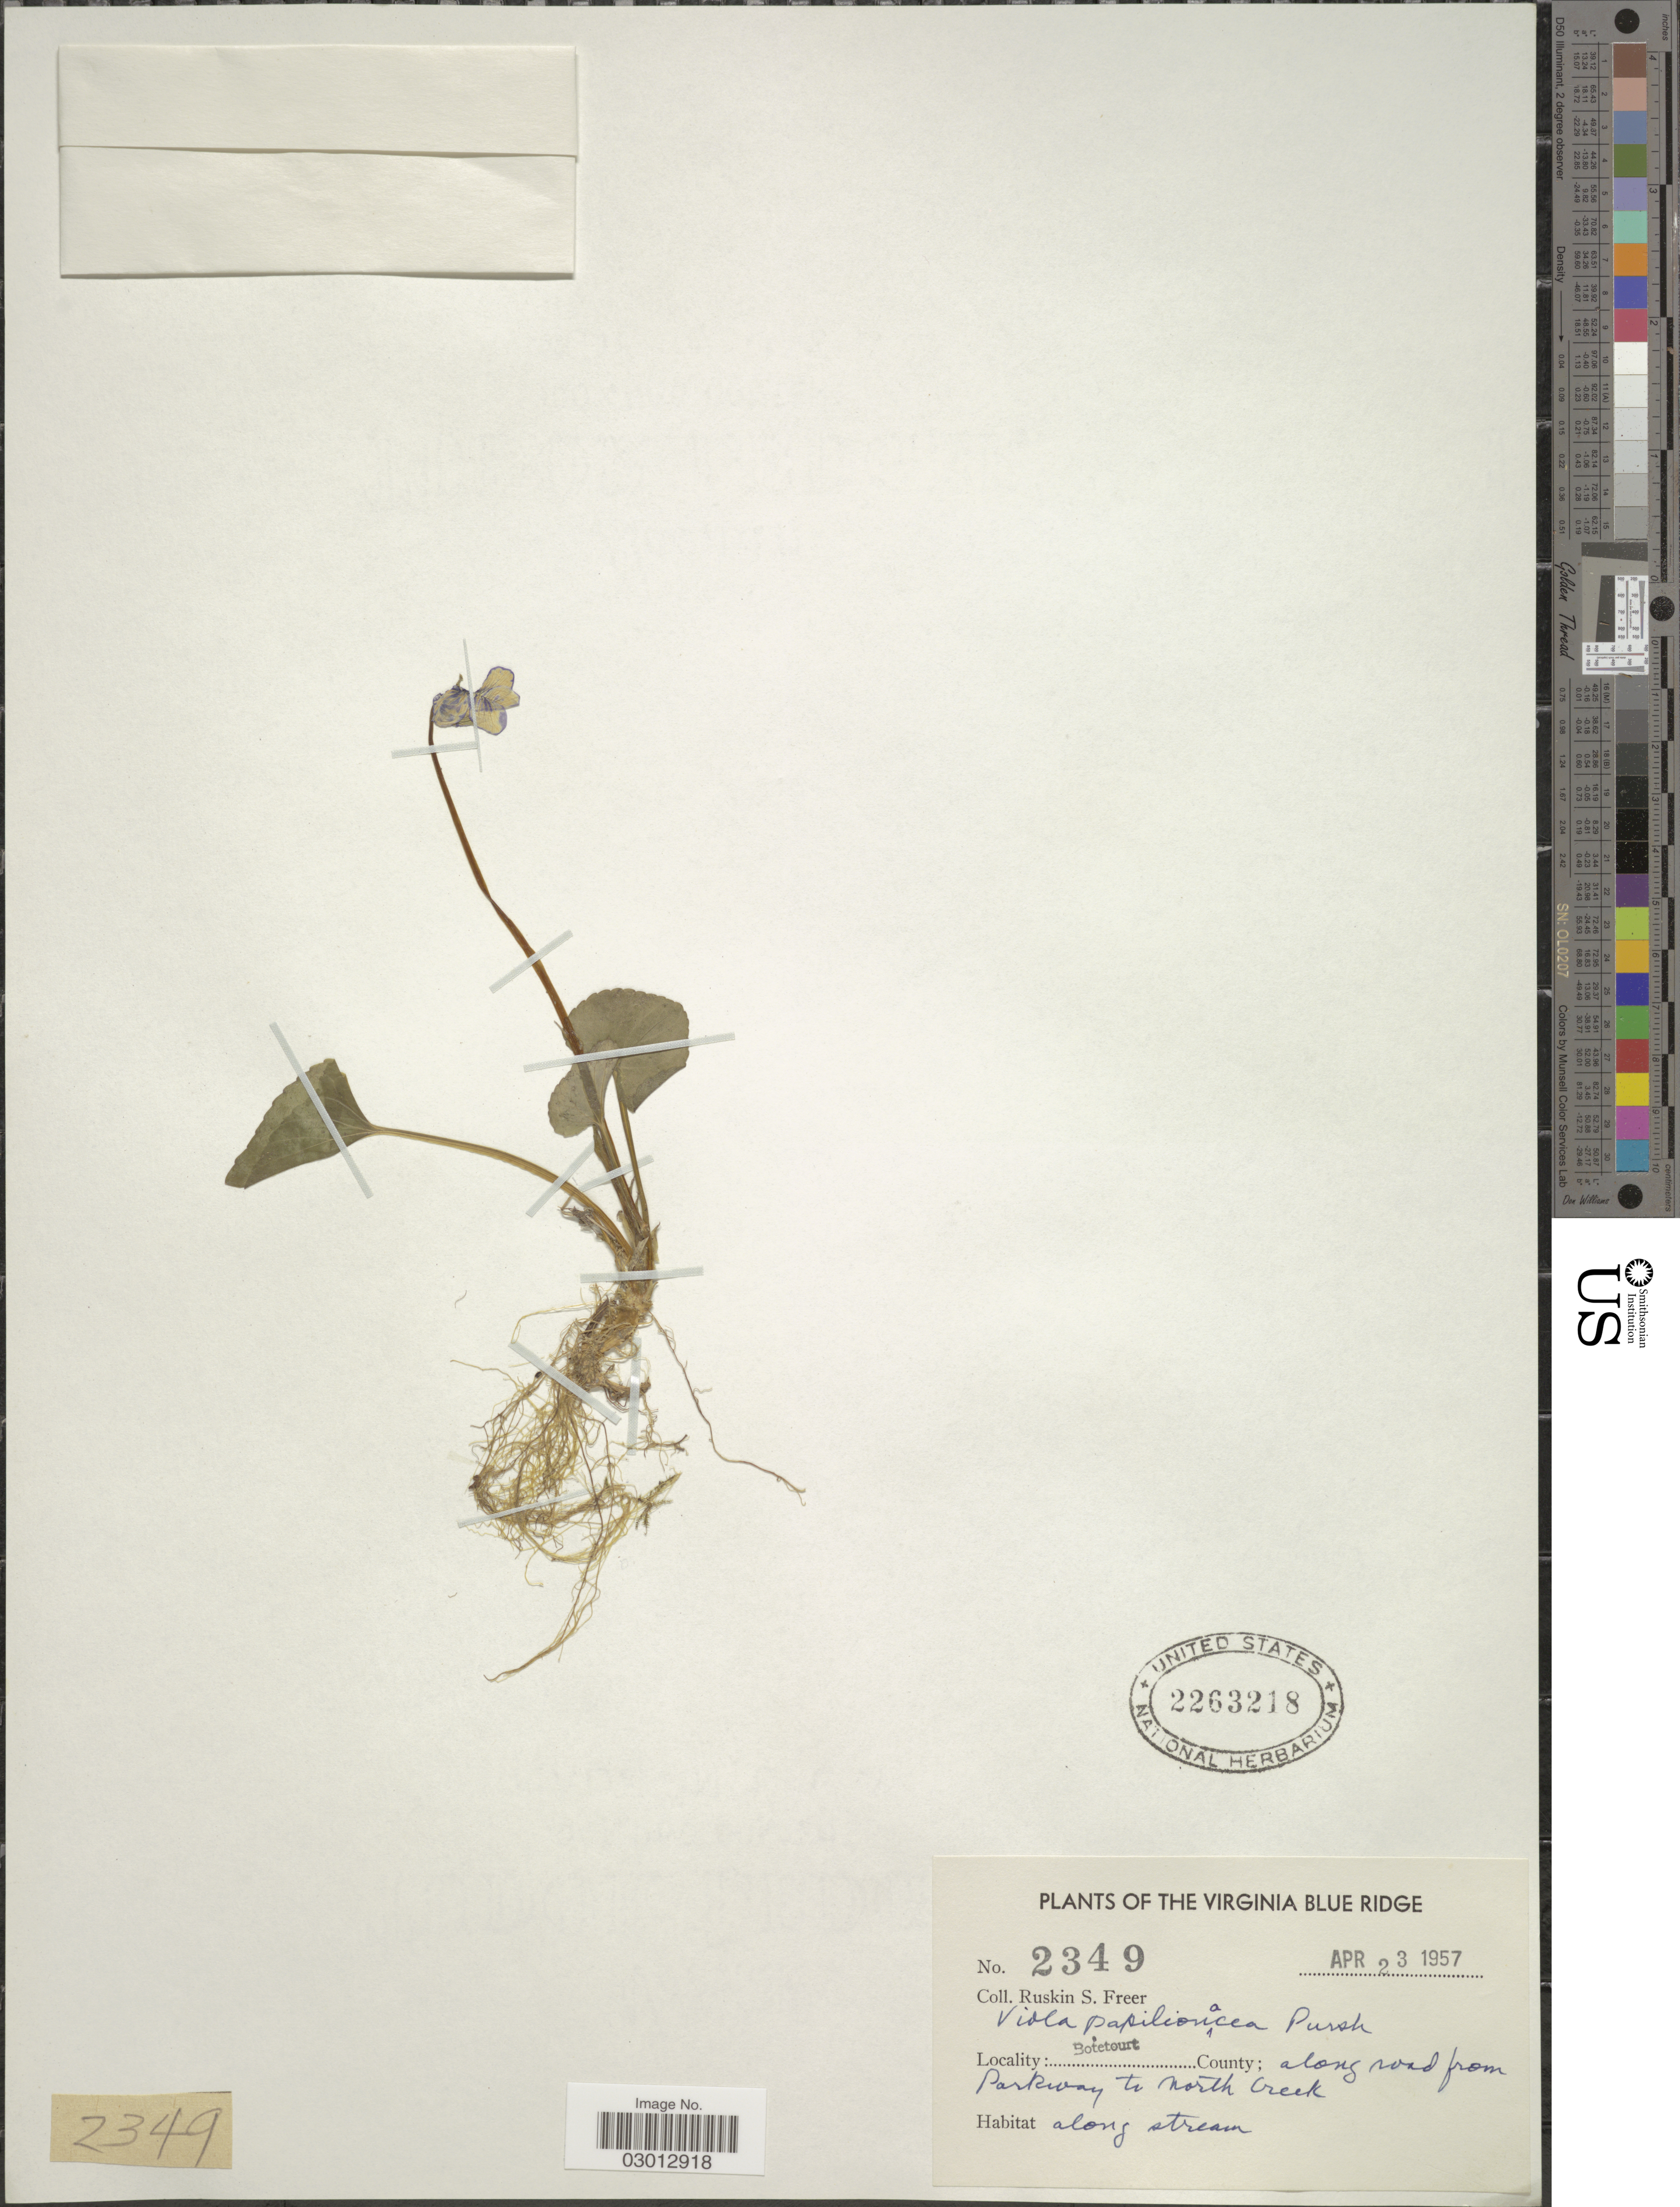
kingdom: Plantae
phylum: Tracheophyta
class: Magnoliopsida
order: Malpighiales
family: Violaceae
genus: Viola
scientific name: Viola papilionacea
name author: Pursh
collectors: R. Freer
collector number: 2349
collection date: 1957-04-23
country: United States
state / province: Virginia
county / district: Botetourt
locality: Virginia Blue Ridge. Botetourt County; along road from Parkway to North Creek.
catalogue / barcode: US 2263218